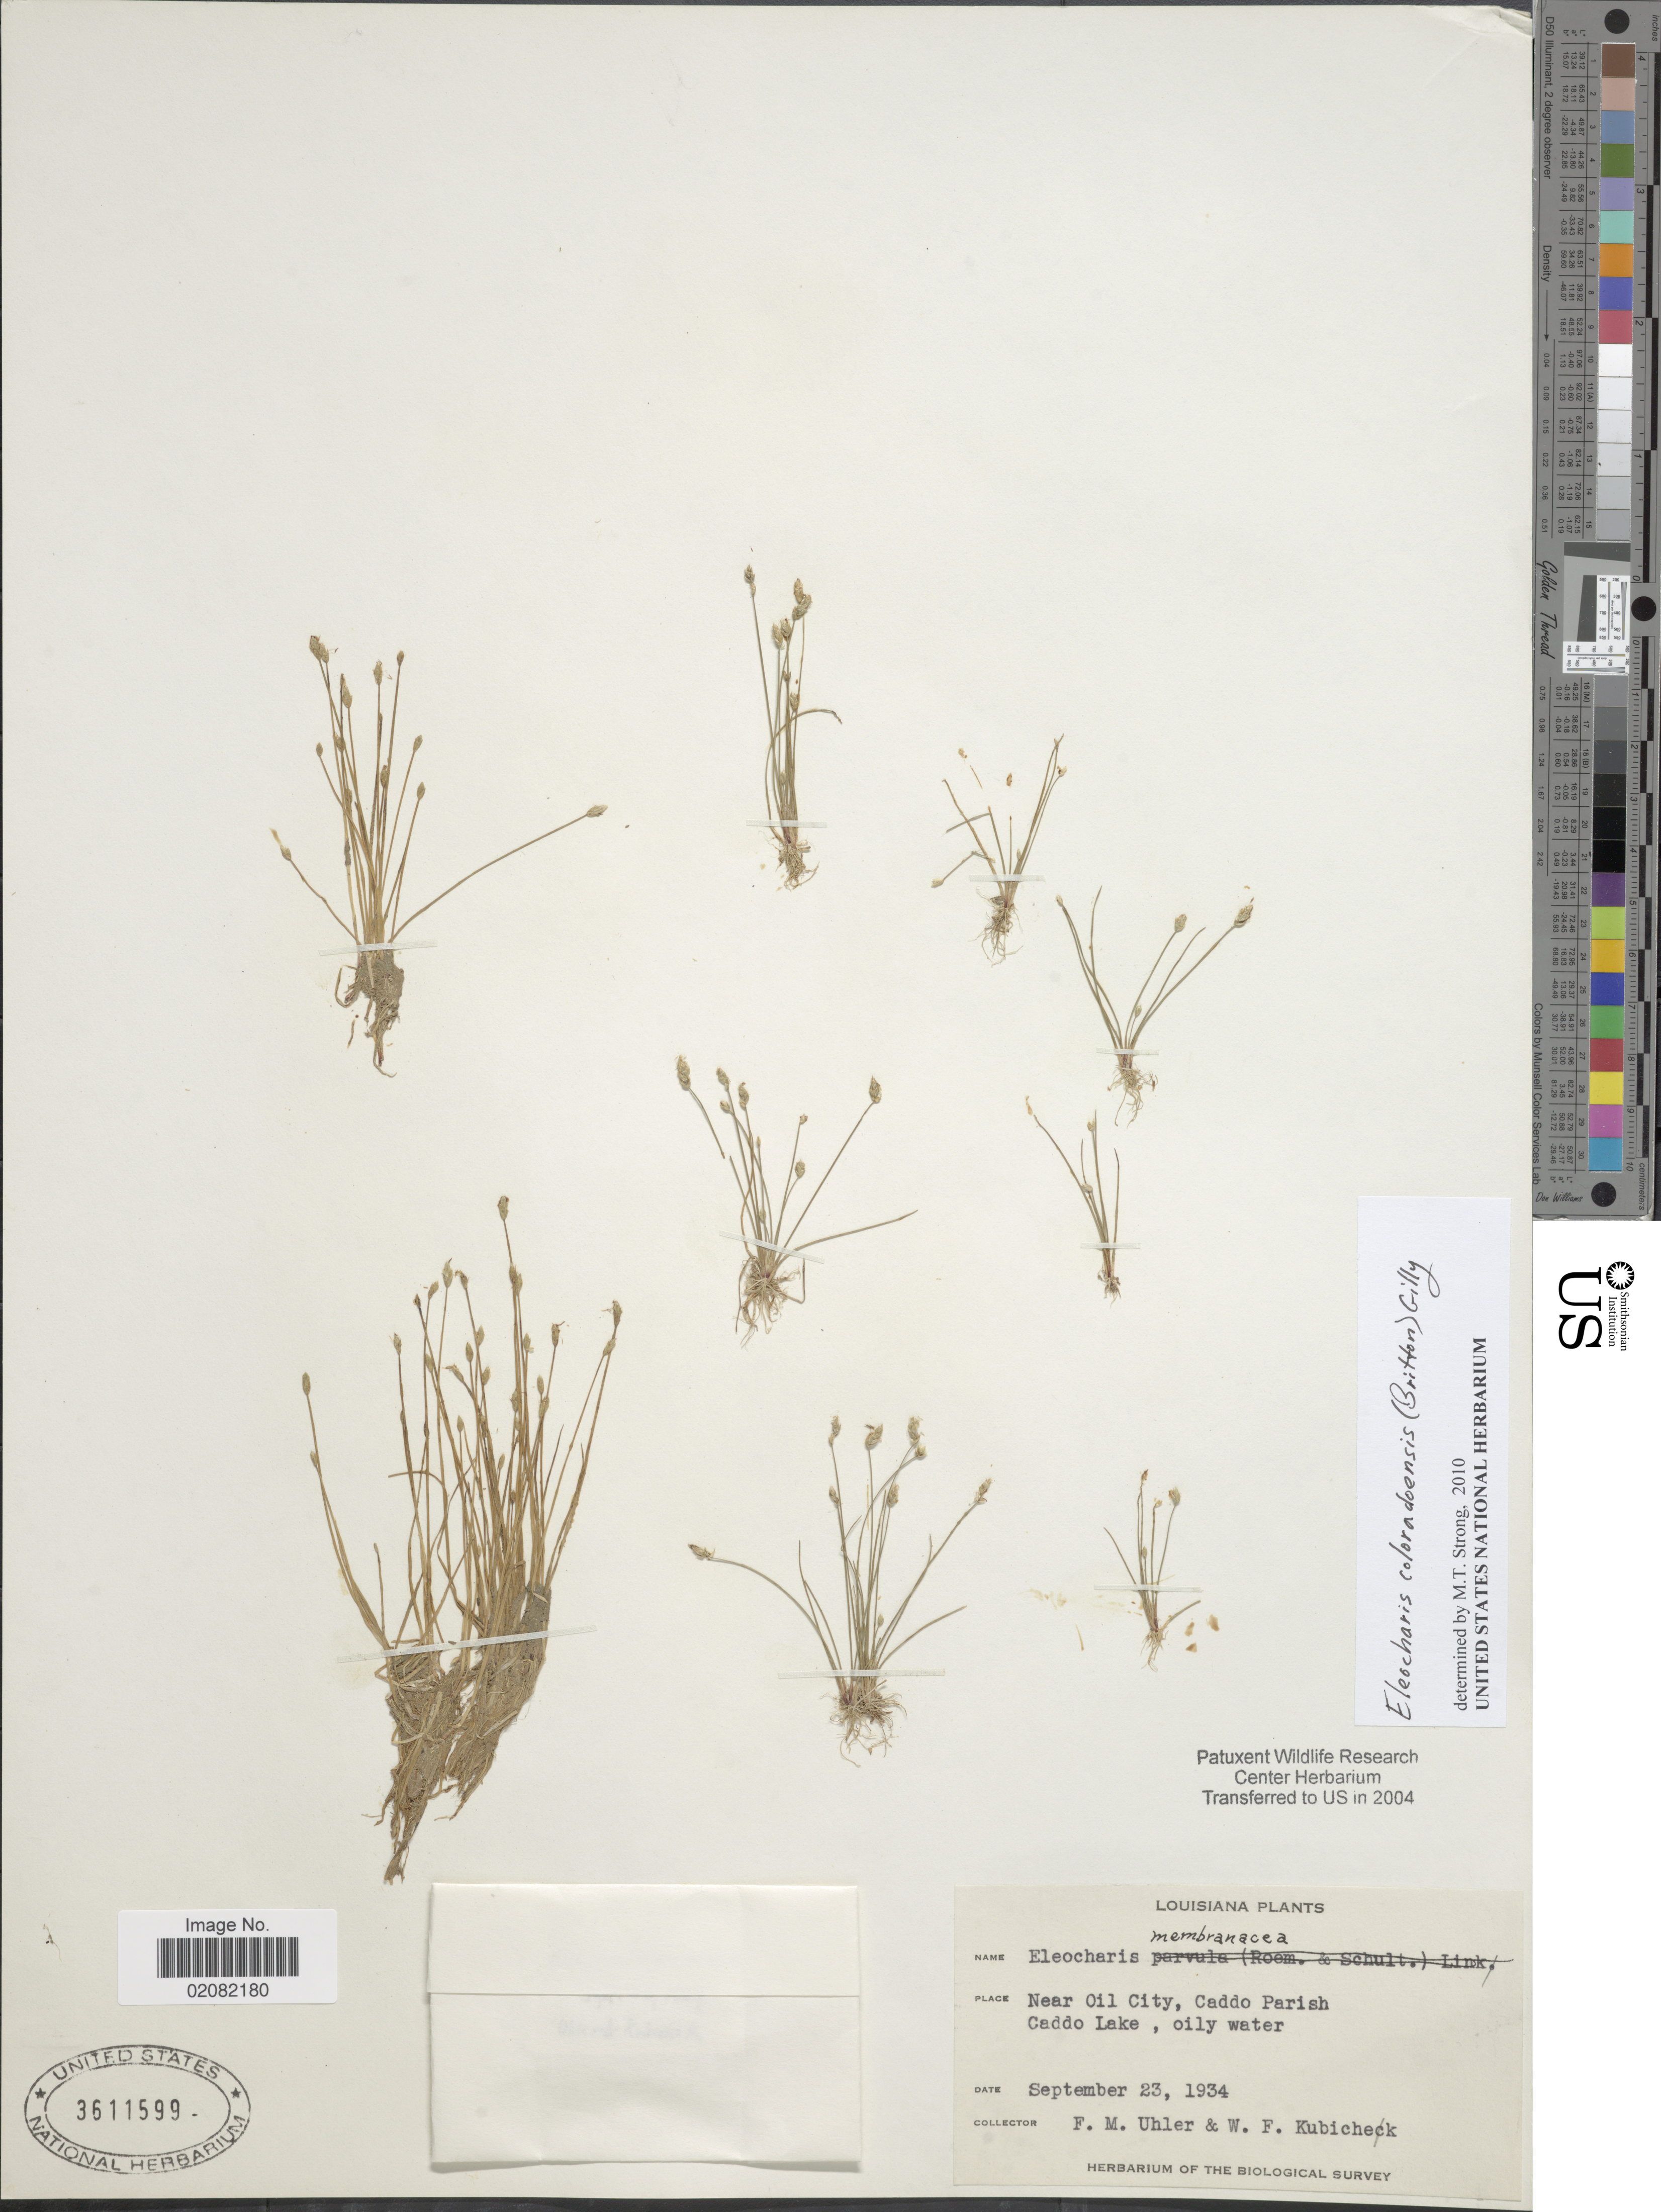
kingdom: Plantae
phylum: Tracheophyta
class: Liliopsida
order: Poales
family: Cyperaceae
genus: Eleocharis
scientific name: Eleocharis coloradoensis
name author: (Britton) Gilly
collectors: F. M. Uhler & W. Kubichek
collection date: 1934-09-23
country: United States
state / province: Louisiana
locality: Near Oil City, Caddo Parish, Caddo Lake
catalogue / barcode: US 3611599